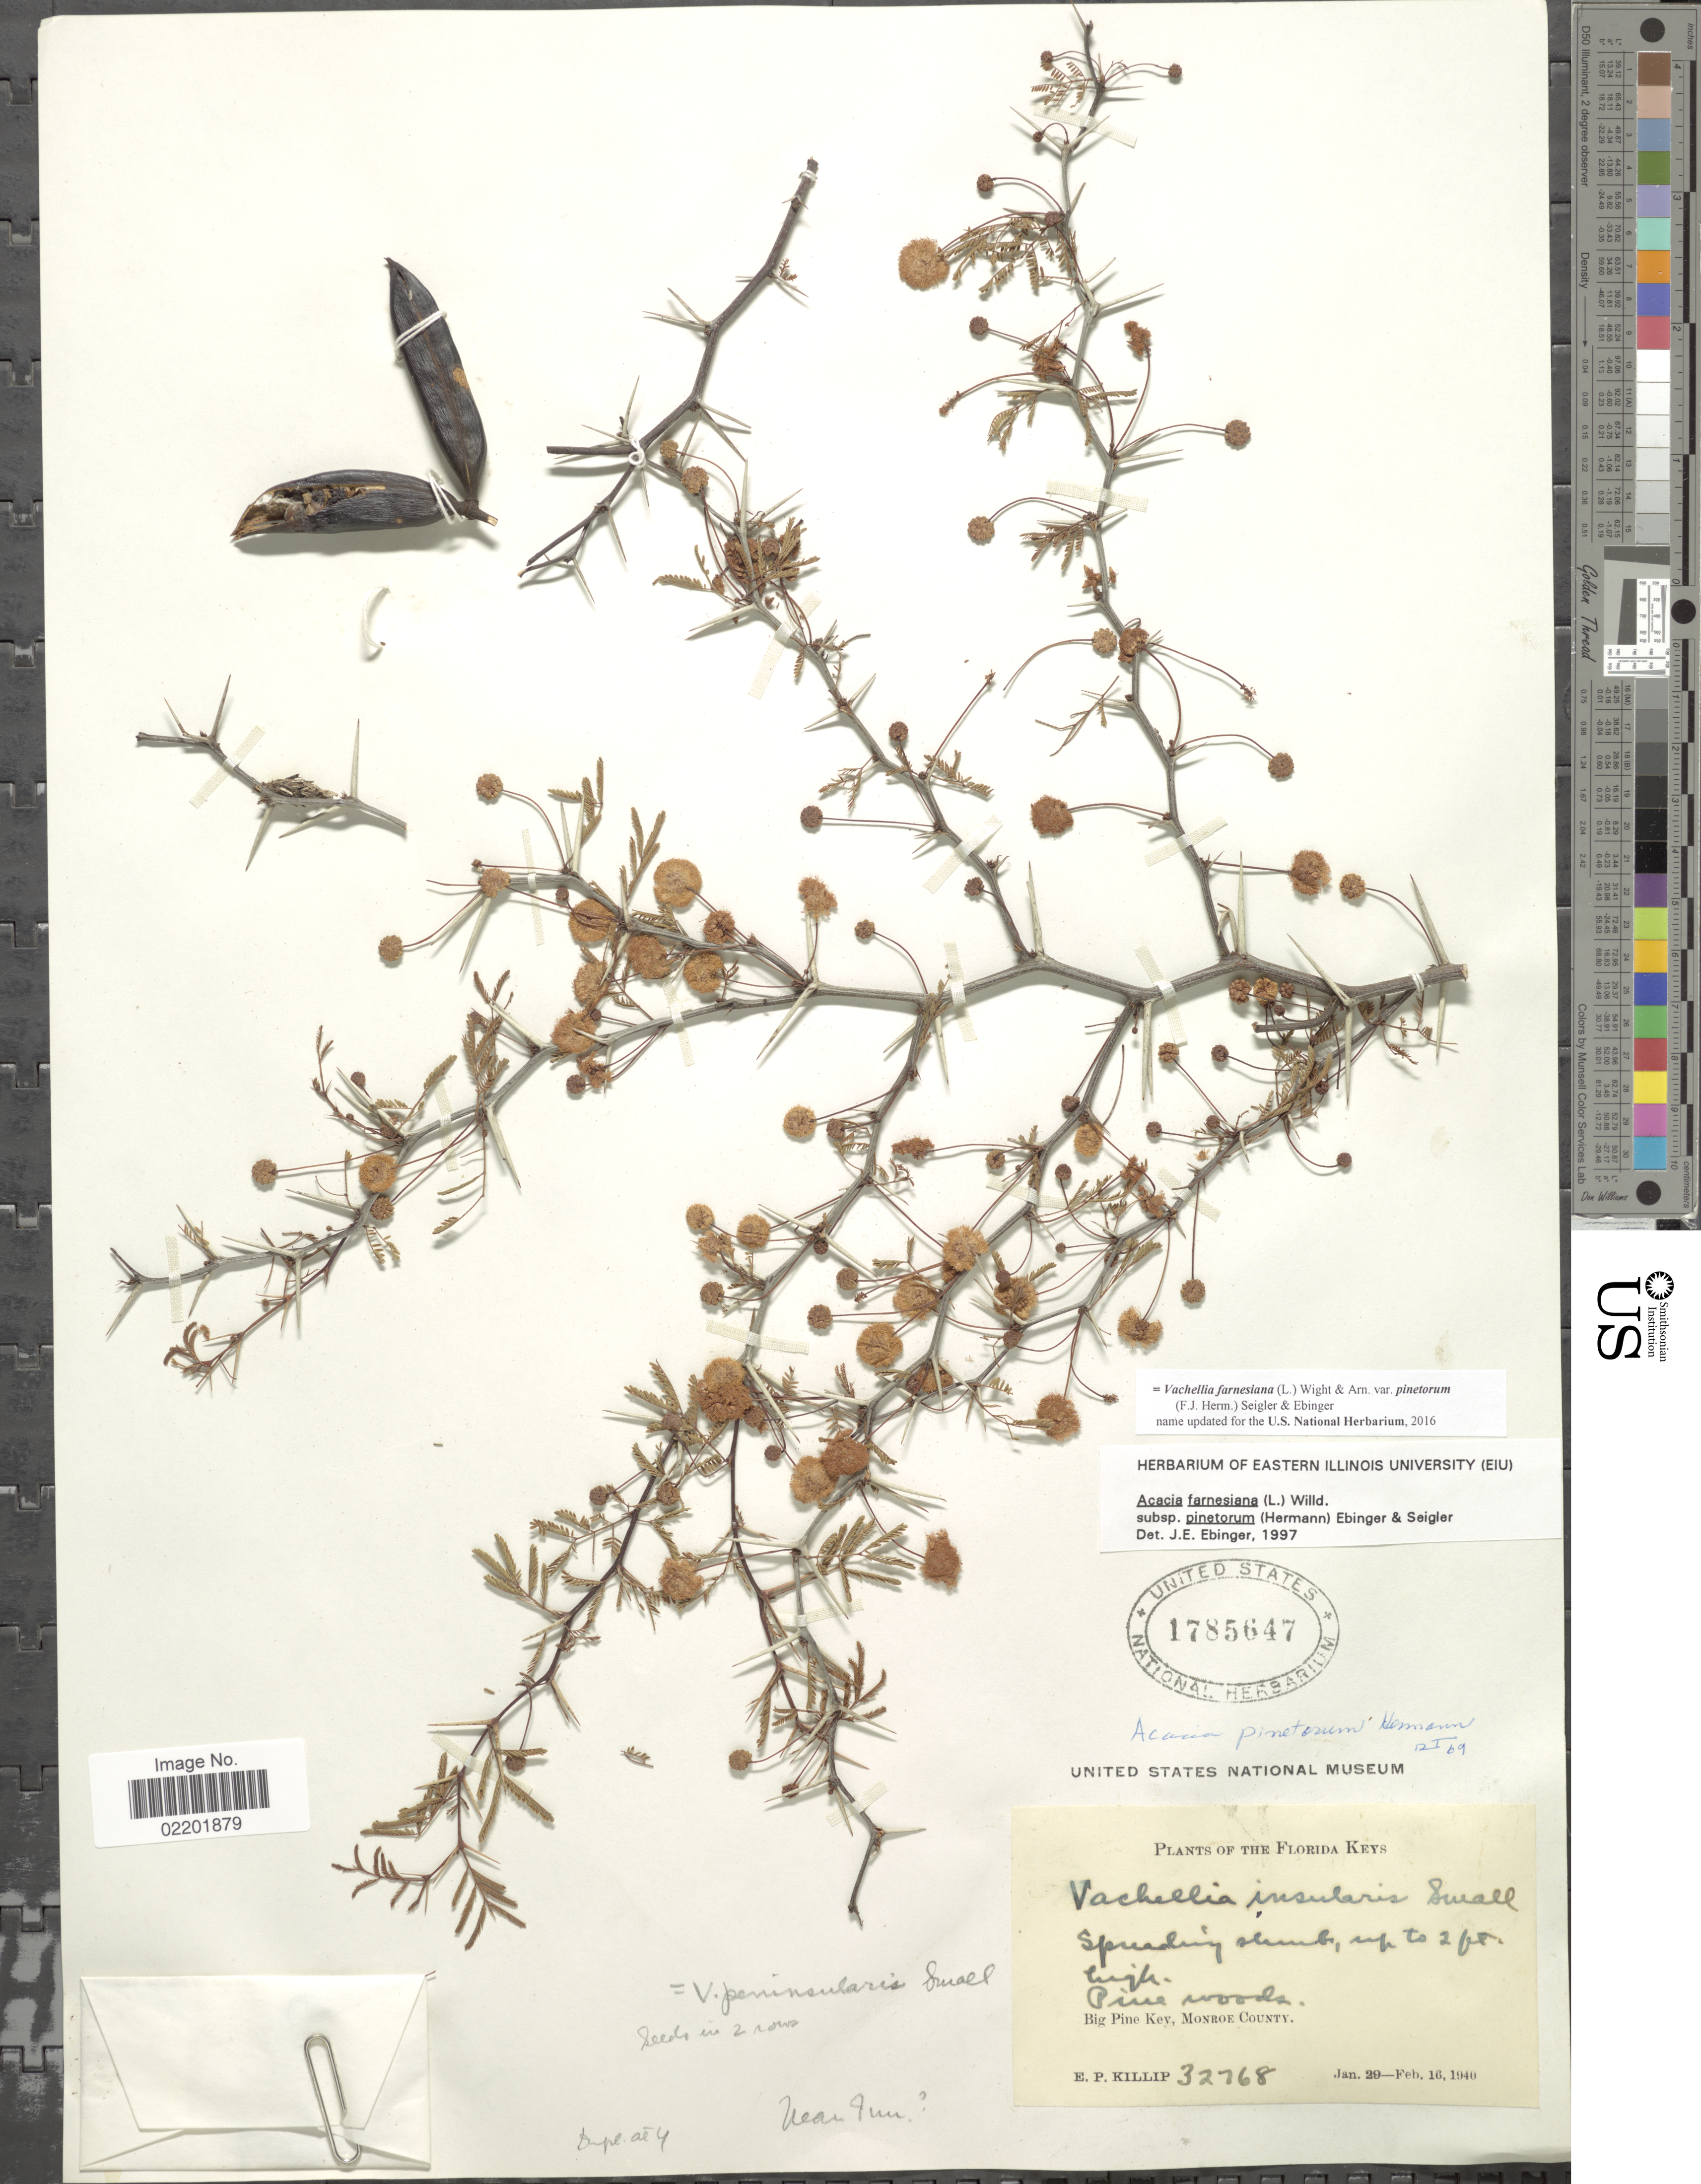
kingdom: Plantae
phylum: Tracheophyta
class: Magnoliopsida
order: Fabales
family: Fabaceae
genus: Vachellia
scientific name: Vachellia farnesiana var. farnesiana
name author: (L.) Wight & Arn.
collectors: E. P. Killip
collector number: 32768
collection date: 1940-01-29/1940-02-16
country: United States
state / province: Florida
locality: Florida Keys, Big Pine Key, Monroe County, near Inn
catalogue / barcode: US 1785647